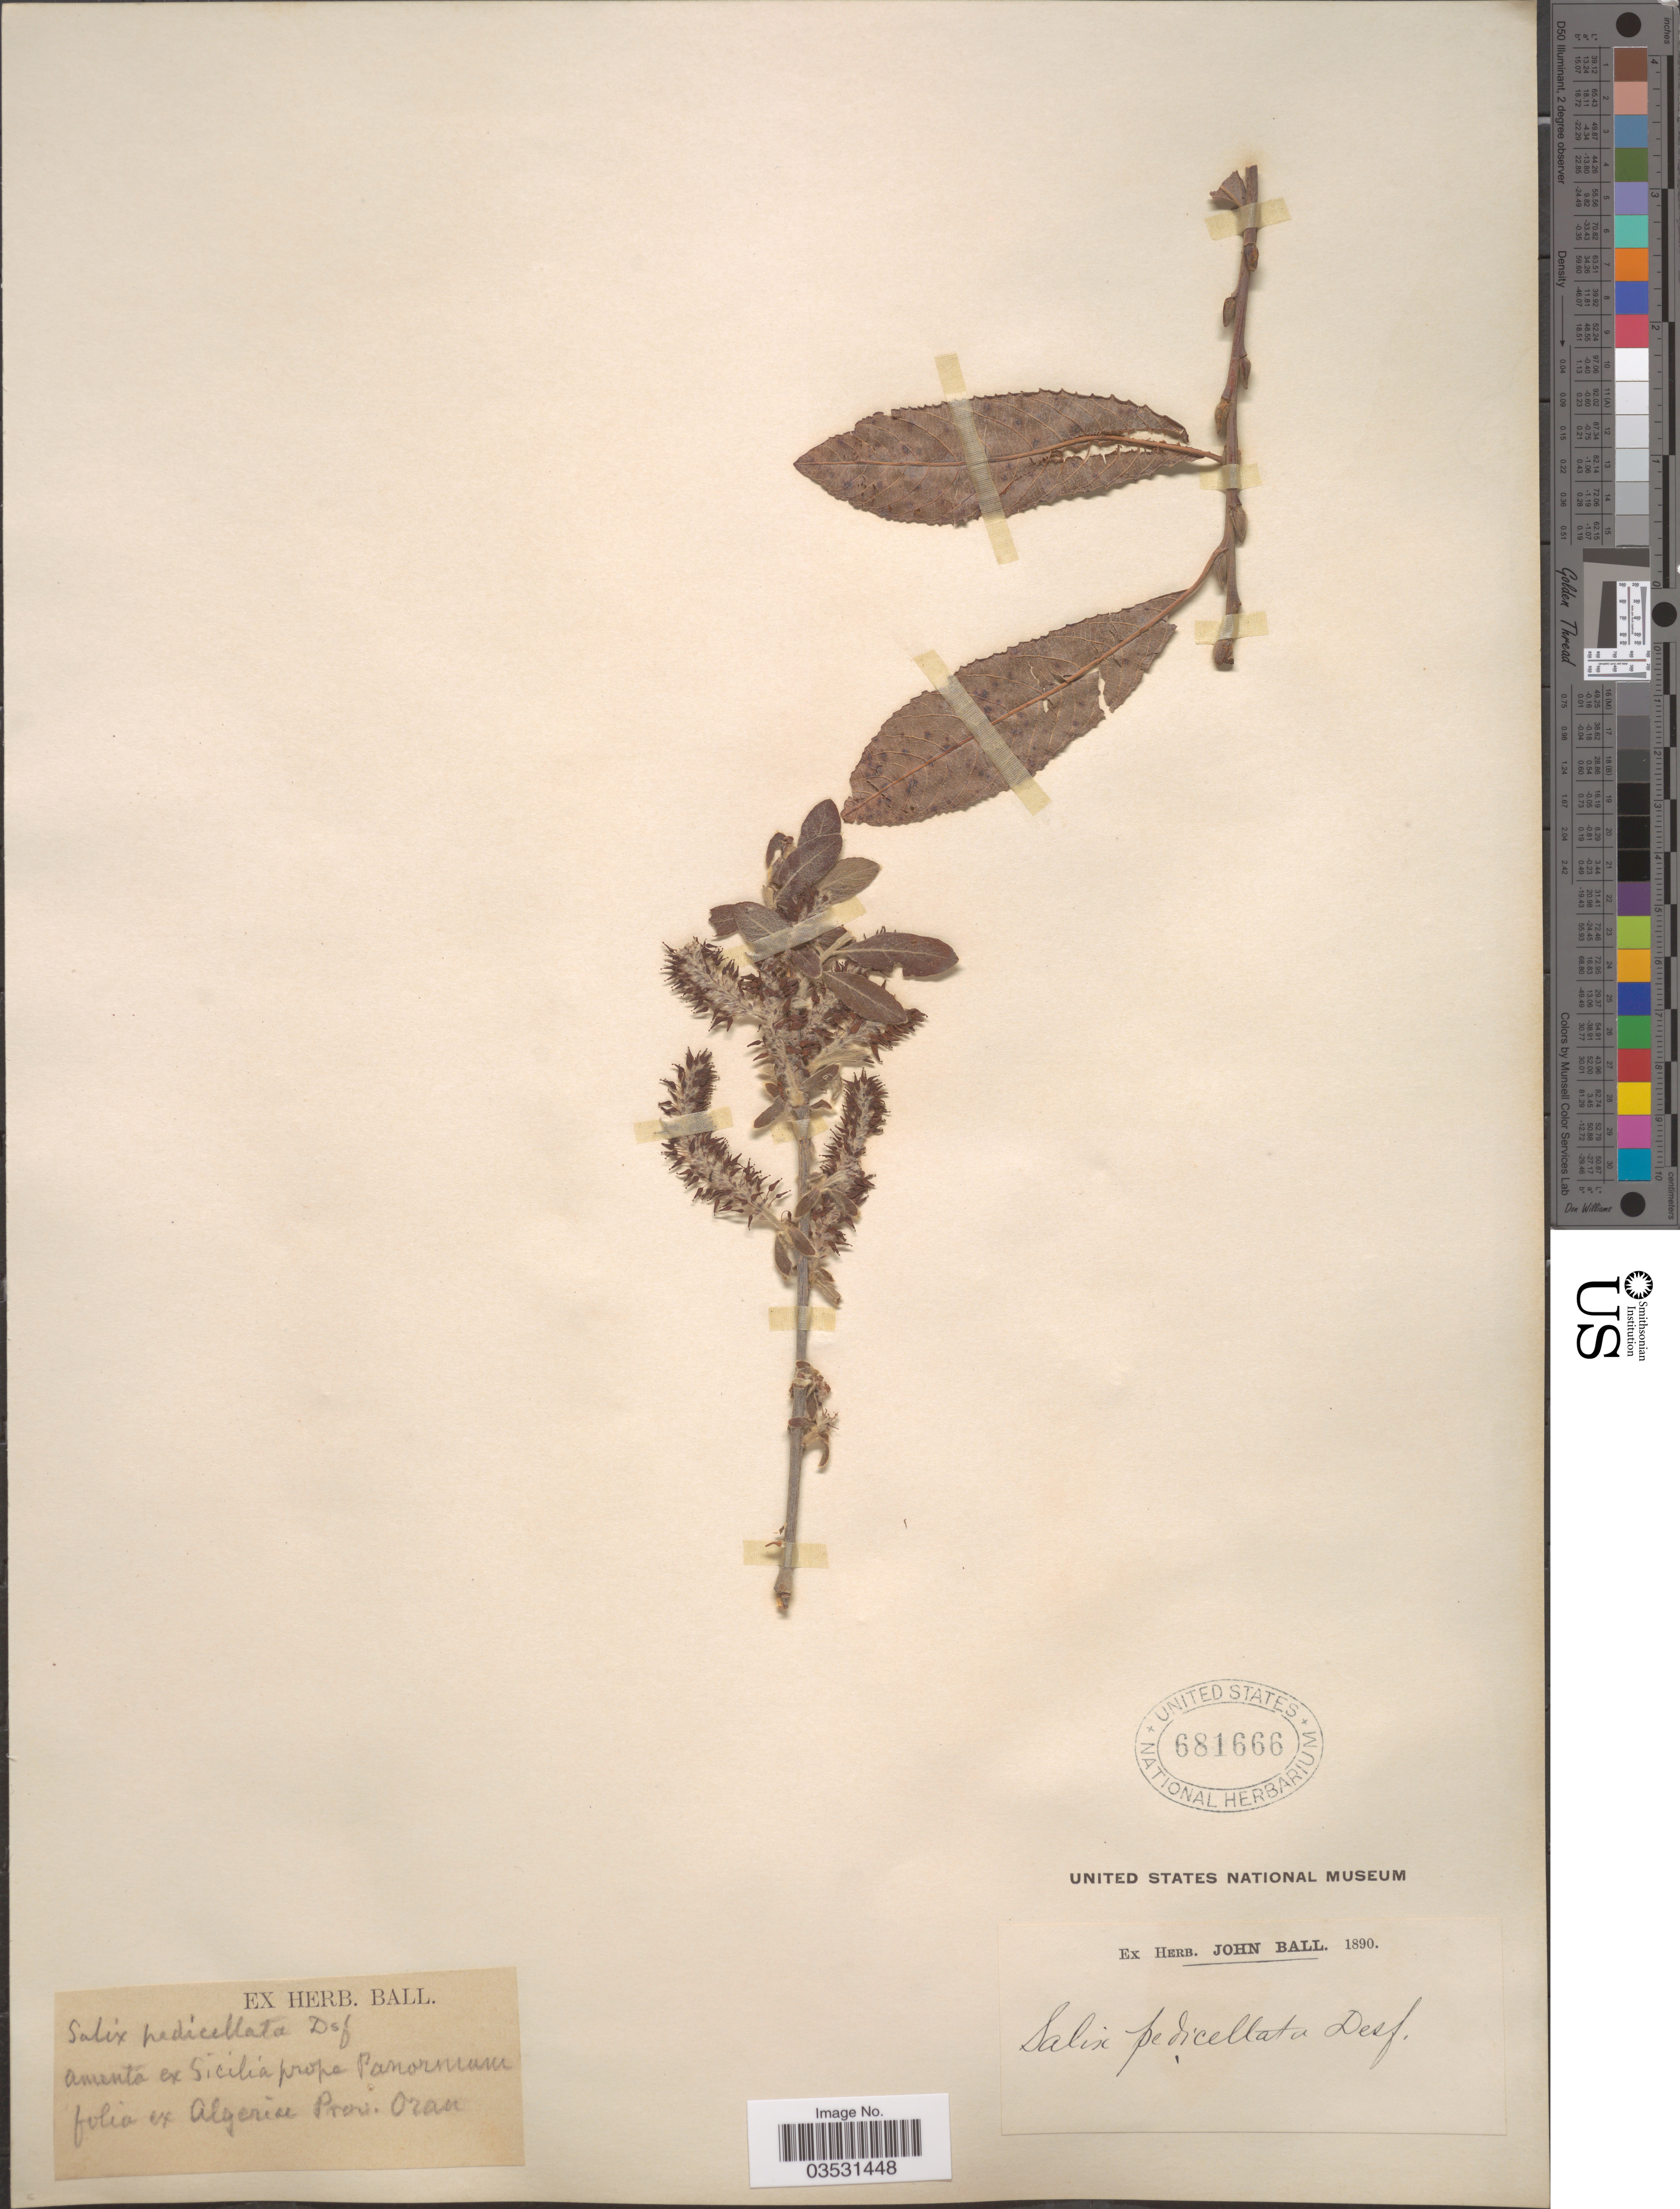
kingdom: Plantae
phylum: Tracheophyta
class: Magnoliopsida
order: Malpighiales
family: Salicaceae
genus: Salix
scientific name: Salix pedicellata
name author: Desf.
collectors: ex herb. John Ball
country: Algeria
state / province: Oran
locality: Amenta ex Sicilia prope Panorniam folia ex Algerie Prov. Oran.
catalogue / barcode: US 681666